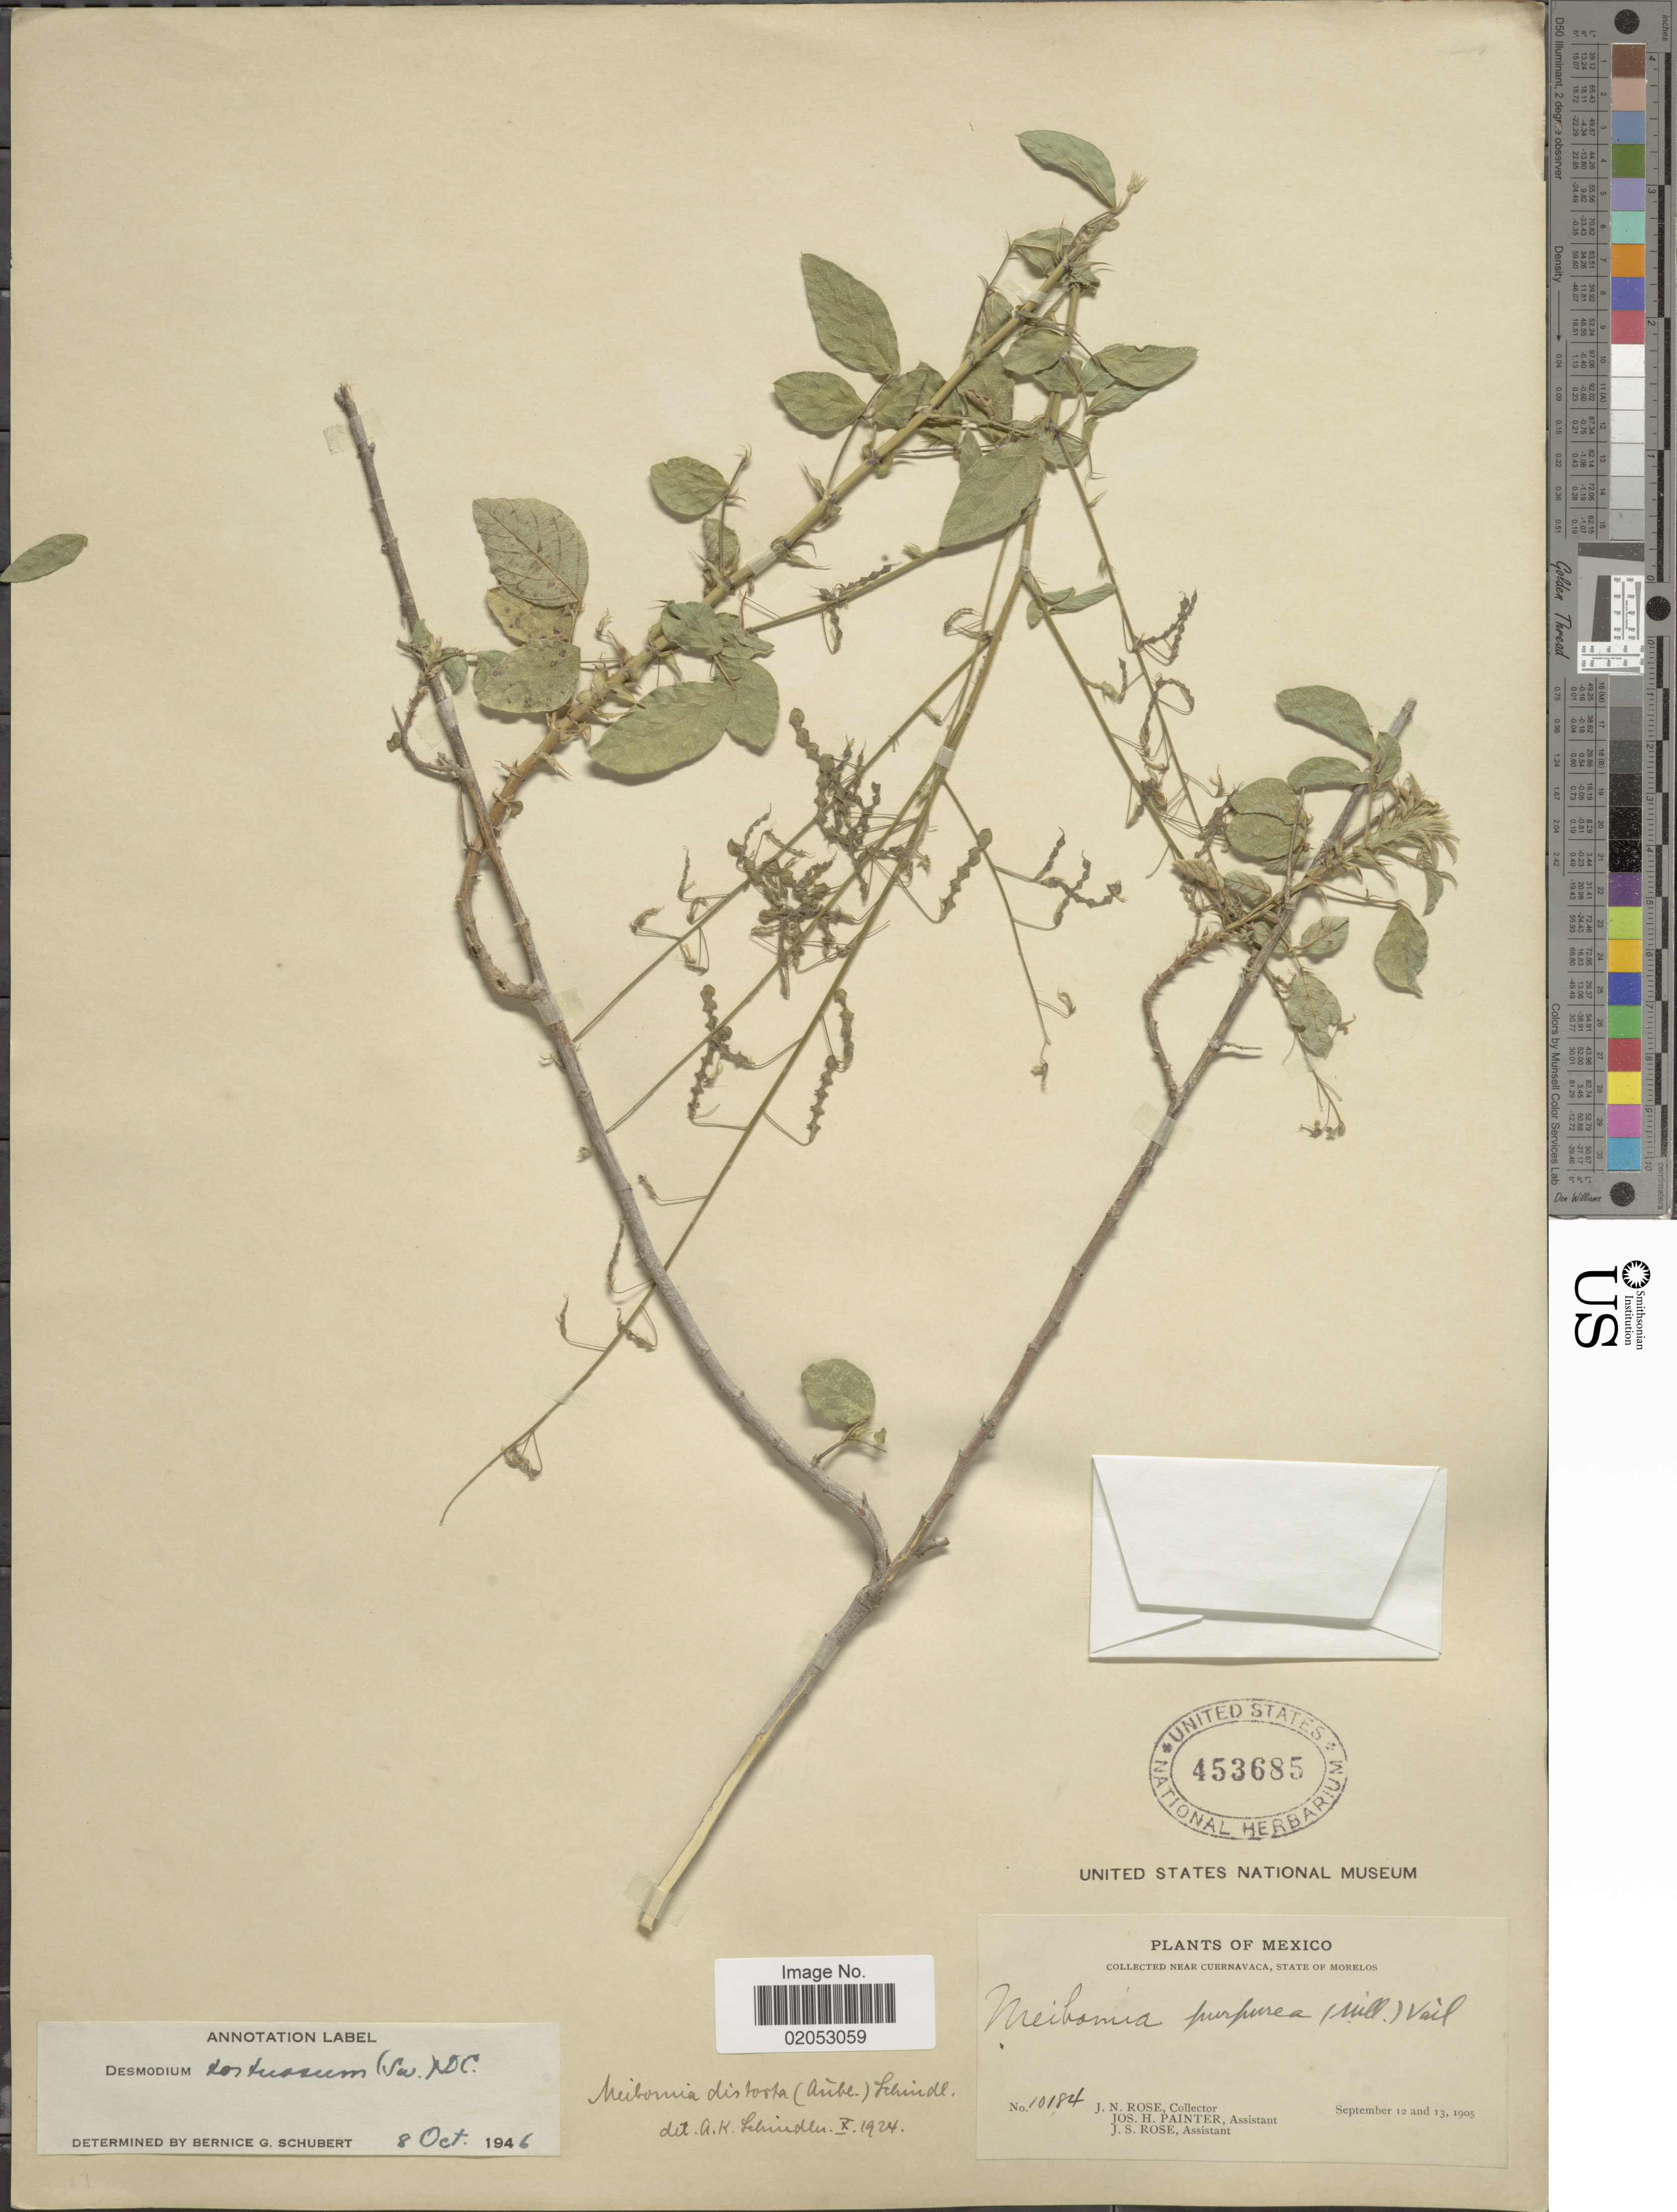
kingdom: Plantae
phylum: Tracheophyta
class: Magnoliopsida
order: Fabales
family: Fabaceae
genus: Desmodium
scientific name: Desmodium tortuosum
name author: (Sw.) DC.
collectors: J. N. Rose, J. H. Painter & J. S. Rose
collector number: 10184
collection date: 1905-09-12/1905-09-13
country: Mexico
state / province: Morelos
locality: Near Cuernavaca, State of Morelos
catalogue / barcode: US 453685